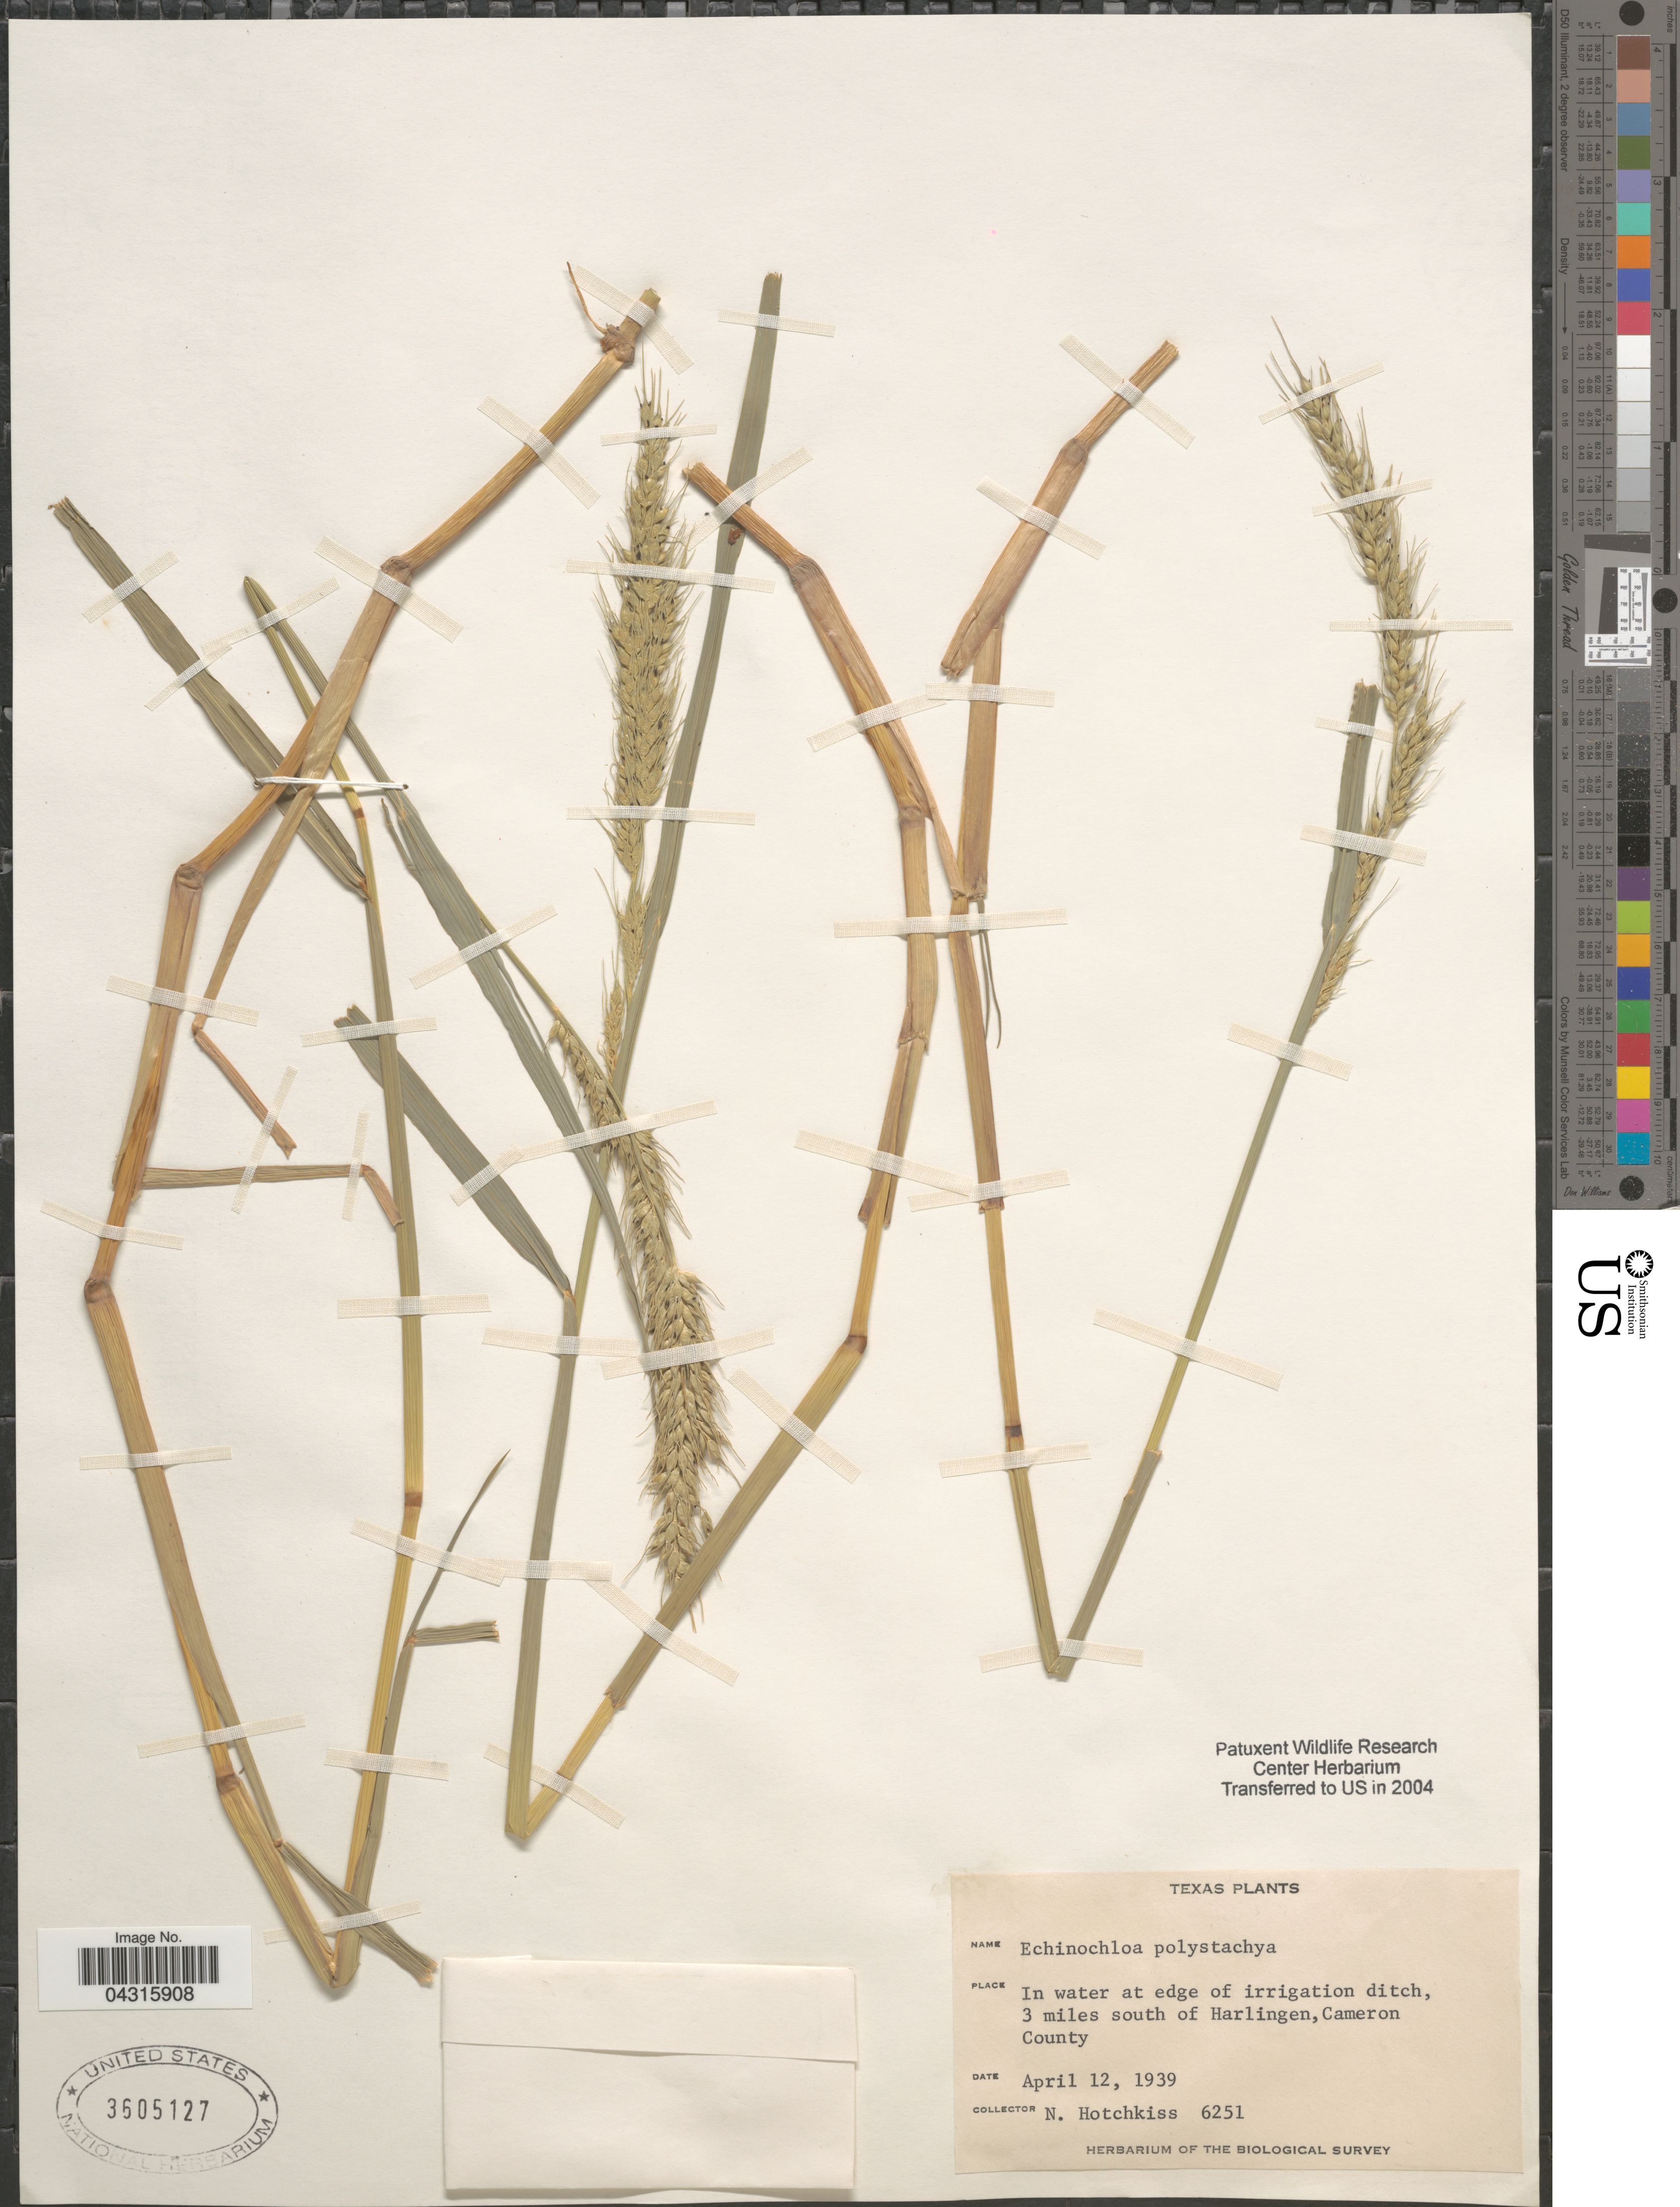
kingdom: Plantae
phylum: Tracheophyta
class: Liliopsida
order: Poales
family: Poaceae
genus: Echinochloa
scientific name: Echinochloa polystachya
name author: (Kunth) Hitchc.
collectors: N. Hotchkiss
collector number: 6251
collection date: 1939-04-12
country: United States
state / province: Texas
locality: In water at edge of irrigation ditch, 3 miles south of Harlingen, Cameron County. The Biological Survey.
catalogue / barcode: US 3605127